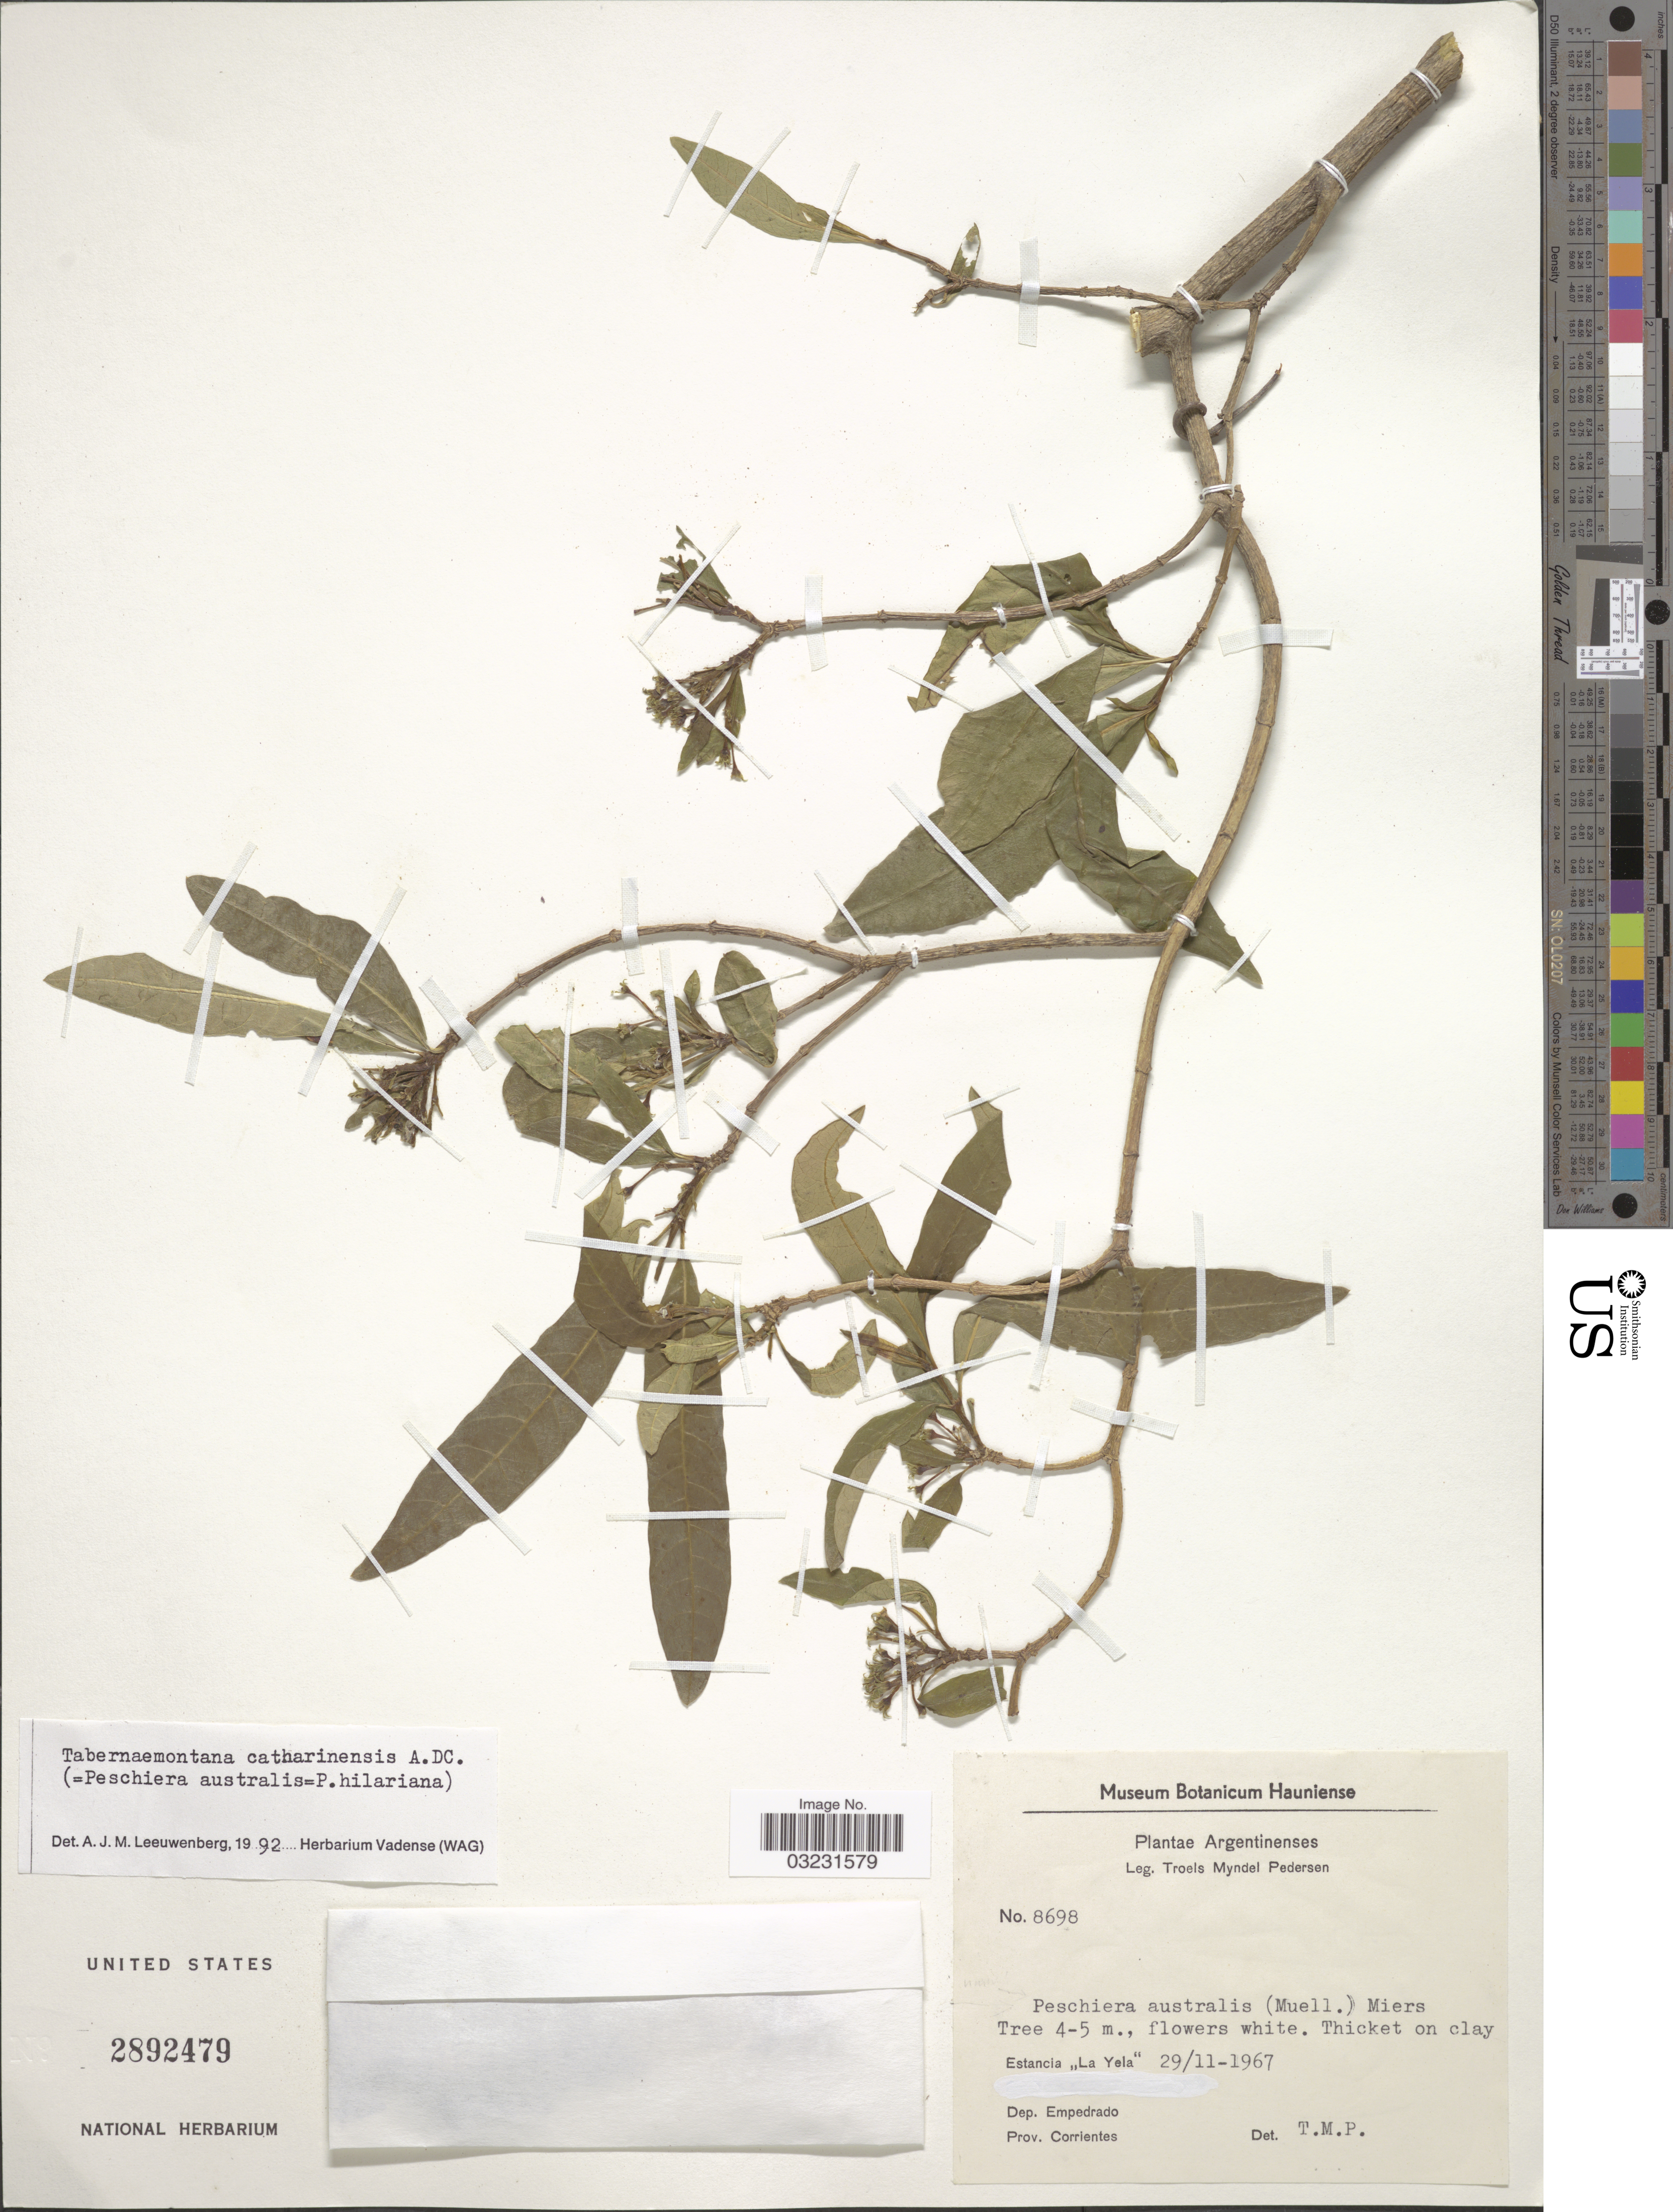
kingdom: Plantae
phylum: Tracheophyta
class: Magnoliopsida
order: Gentianales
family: Apocynaceae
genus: Tabernaemontana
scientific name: Tabernaemontana catharinensis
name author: A. DC.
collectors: T. Pederson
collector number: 8698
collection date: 1967-11-29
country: Argentina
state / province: Corrientes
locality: Estancia "La Yela". Dep. Empedrado.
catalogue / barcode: US 2892479